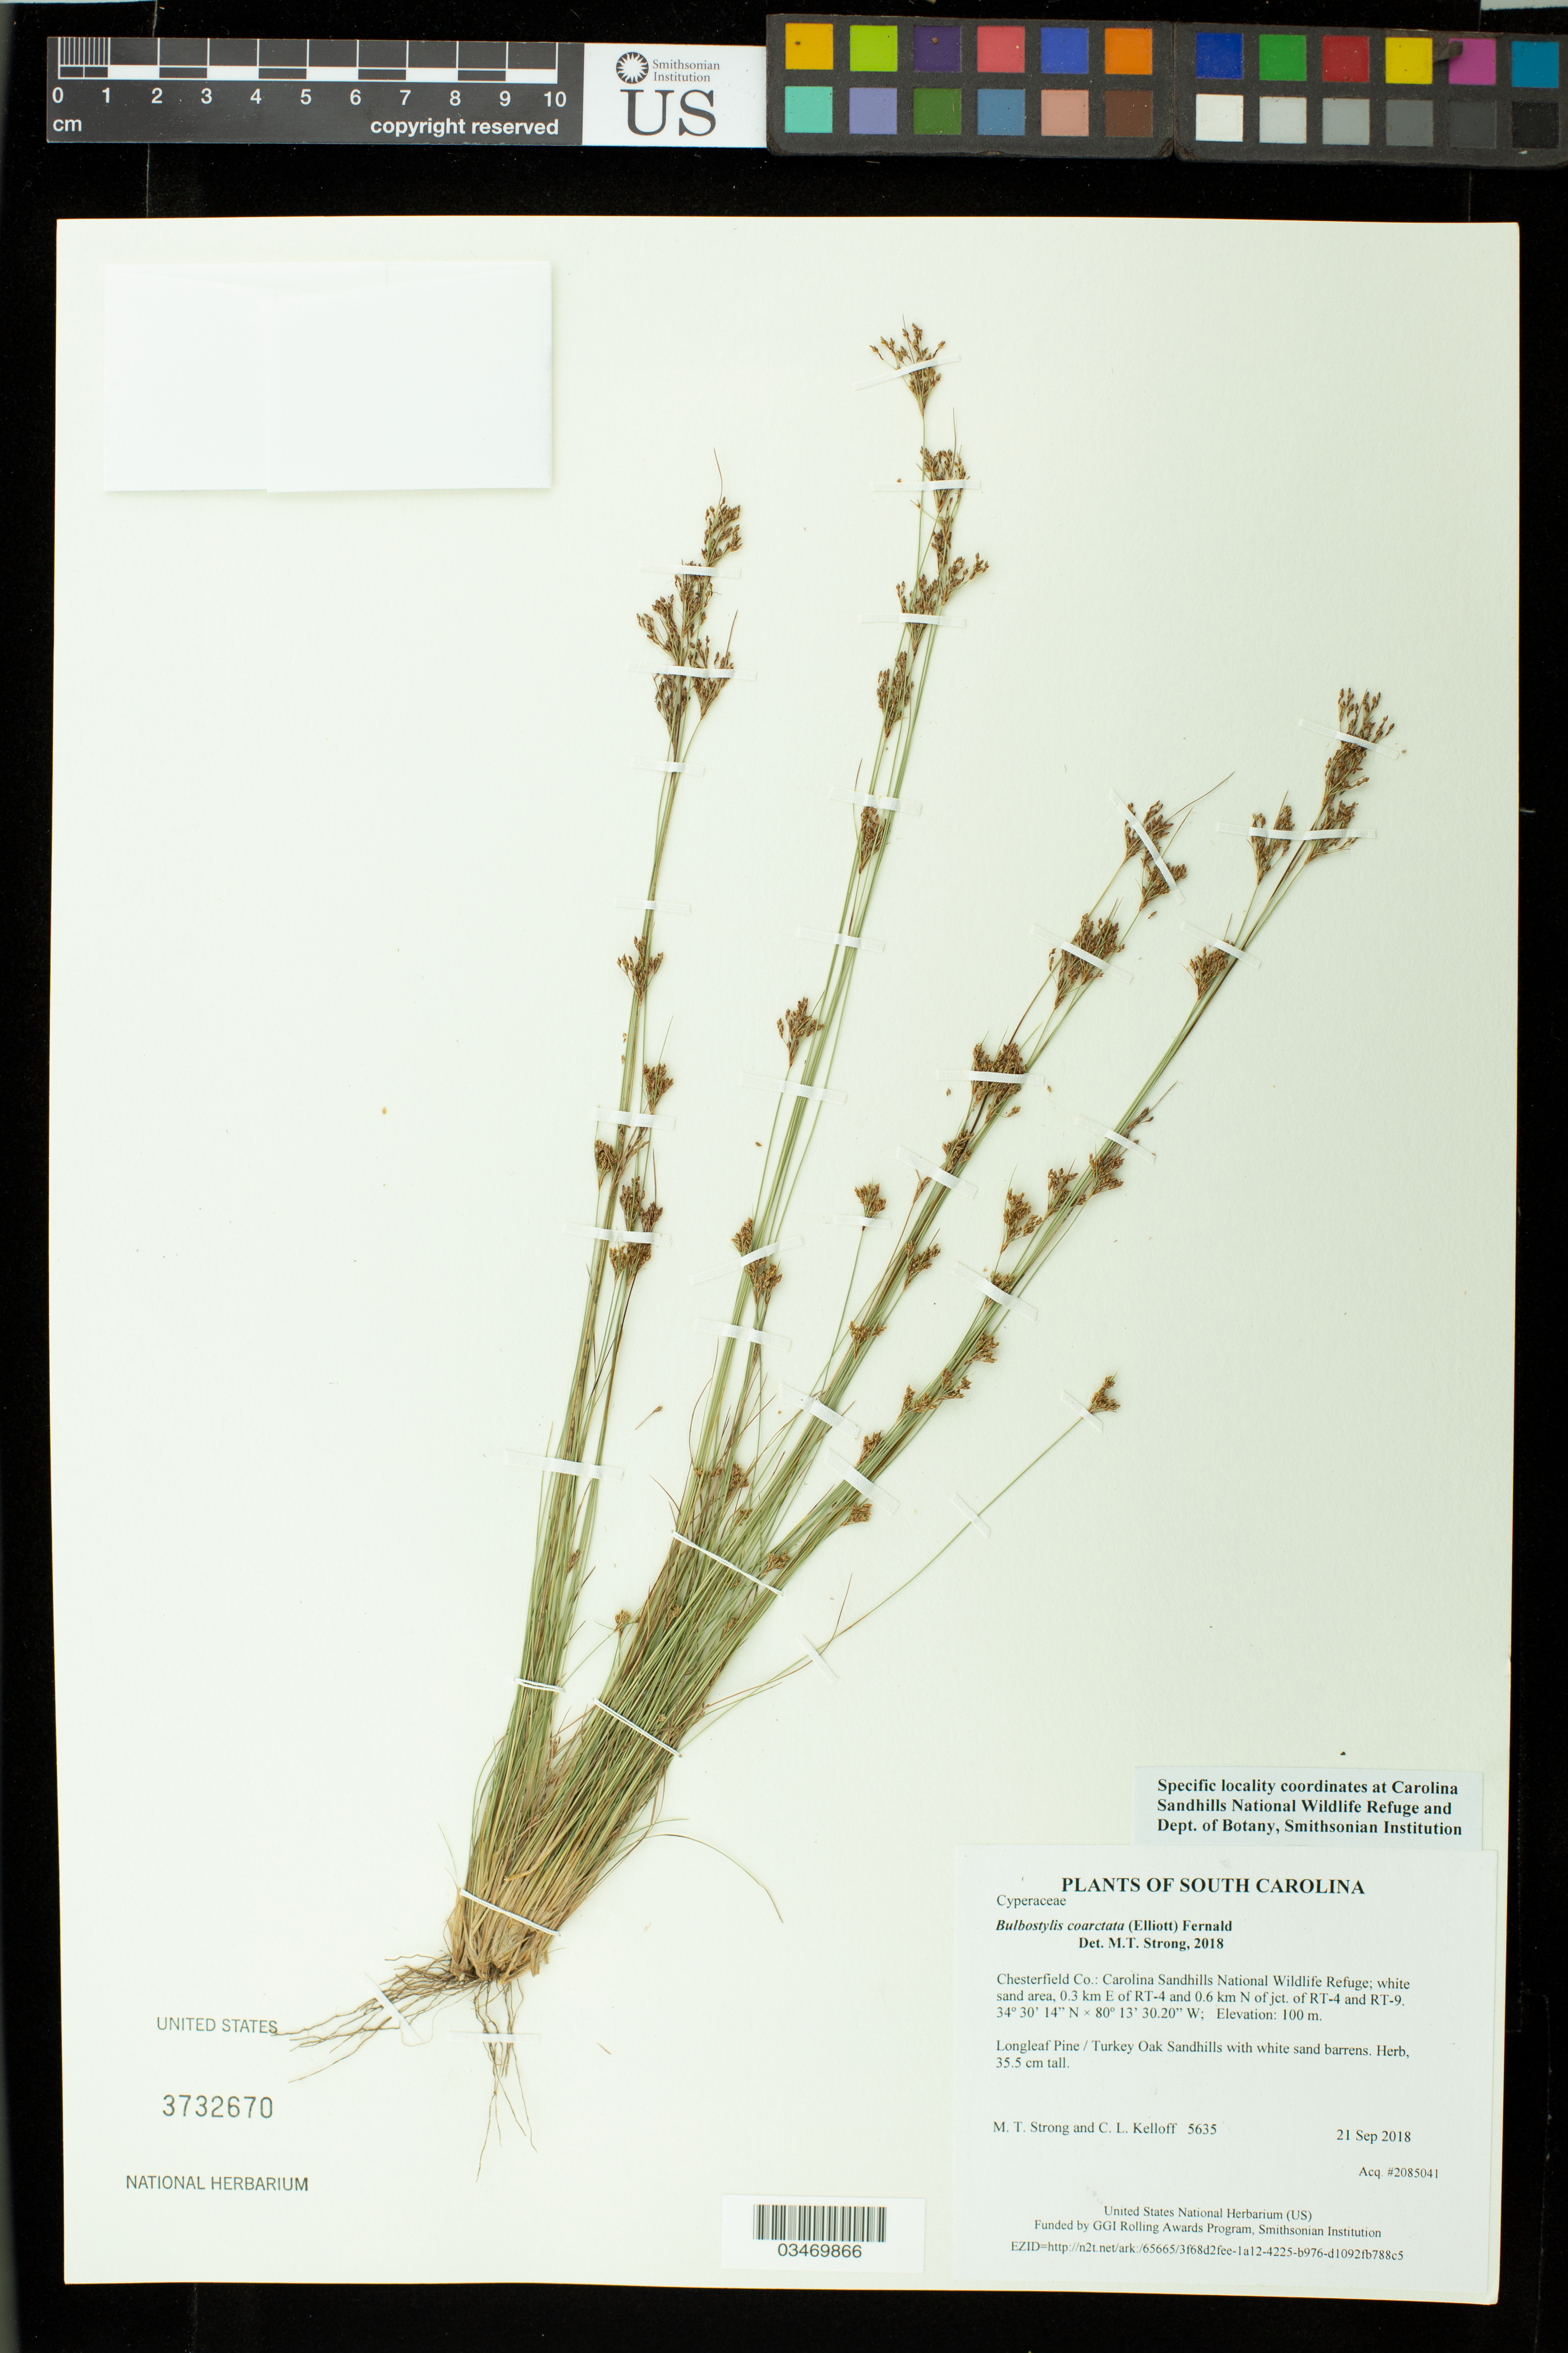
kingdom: Plantae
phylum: Tracheophyta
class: Liliopsida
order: Poales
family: Cyperaceae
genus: Bulbostylis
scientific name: Bulbostylis coarctata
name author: (Elliott) Fernald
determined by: Strong, M. T., (US), Smithsonian Institution - National Museum of Natural History (UNITED STATES)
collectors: M. T. Strong & C. L. Kelloff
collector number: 5635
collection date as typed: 21 Sep 2018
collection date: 2018-09-21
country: United States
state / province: South Carolina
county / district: Chesterfield Co.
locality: Carolina Sandhills National Wildlife Refuge; white sand area, 0.3 km E of RT-4 and 0.6 km N of jct. of RT-4 and RT-9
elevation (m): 100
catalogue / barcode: US 3732670